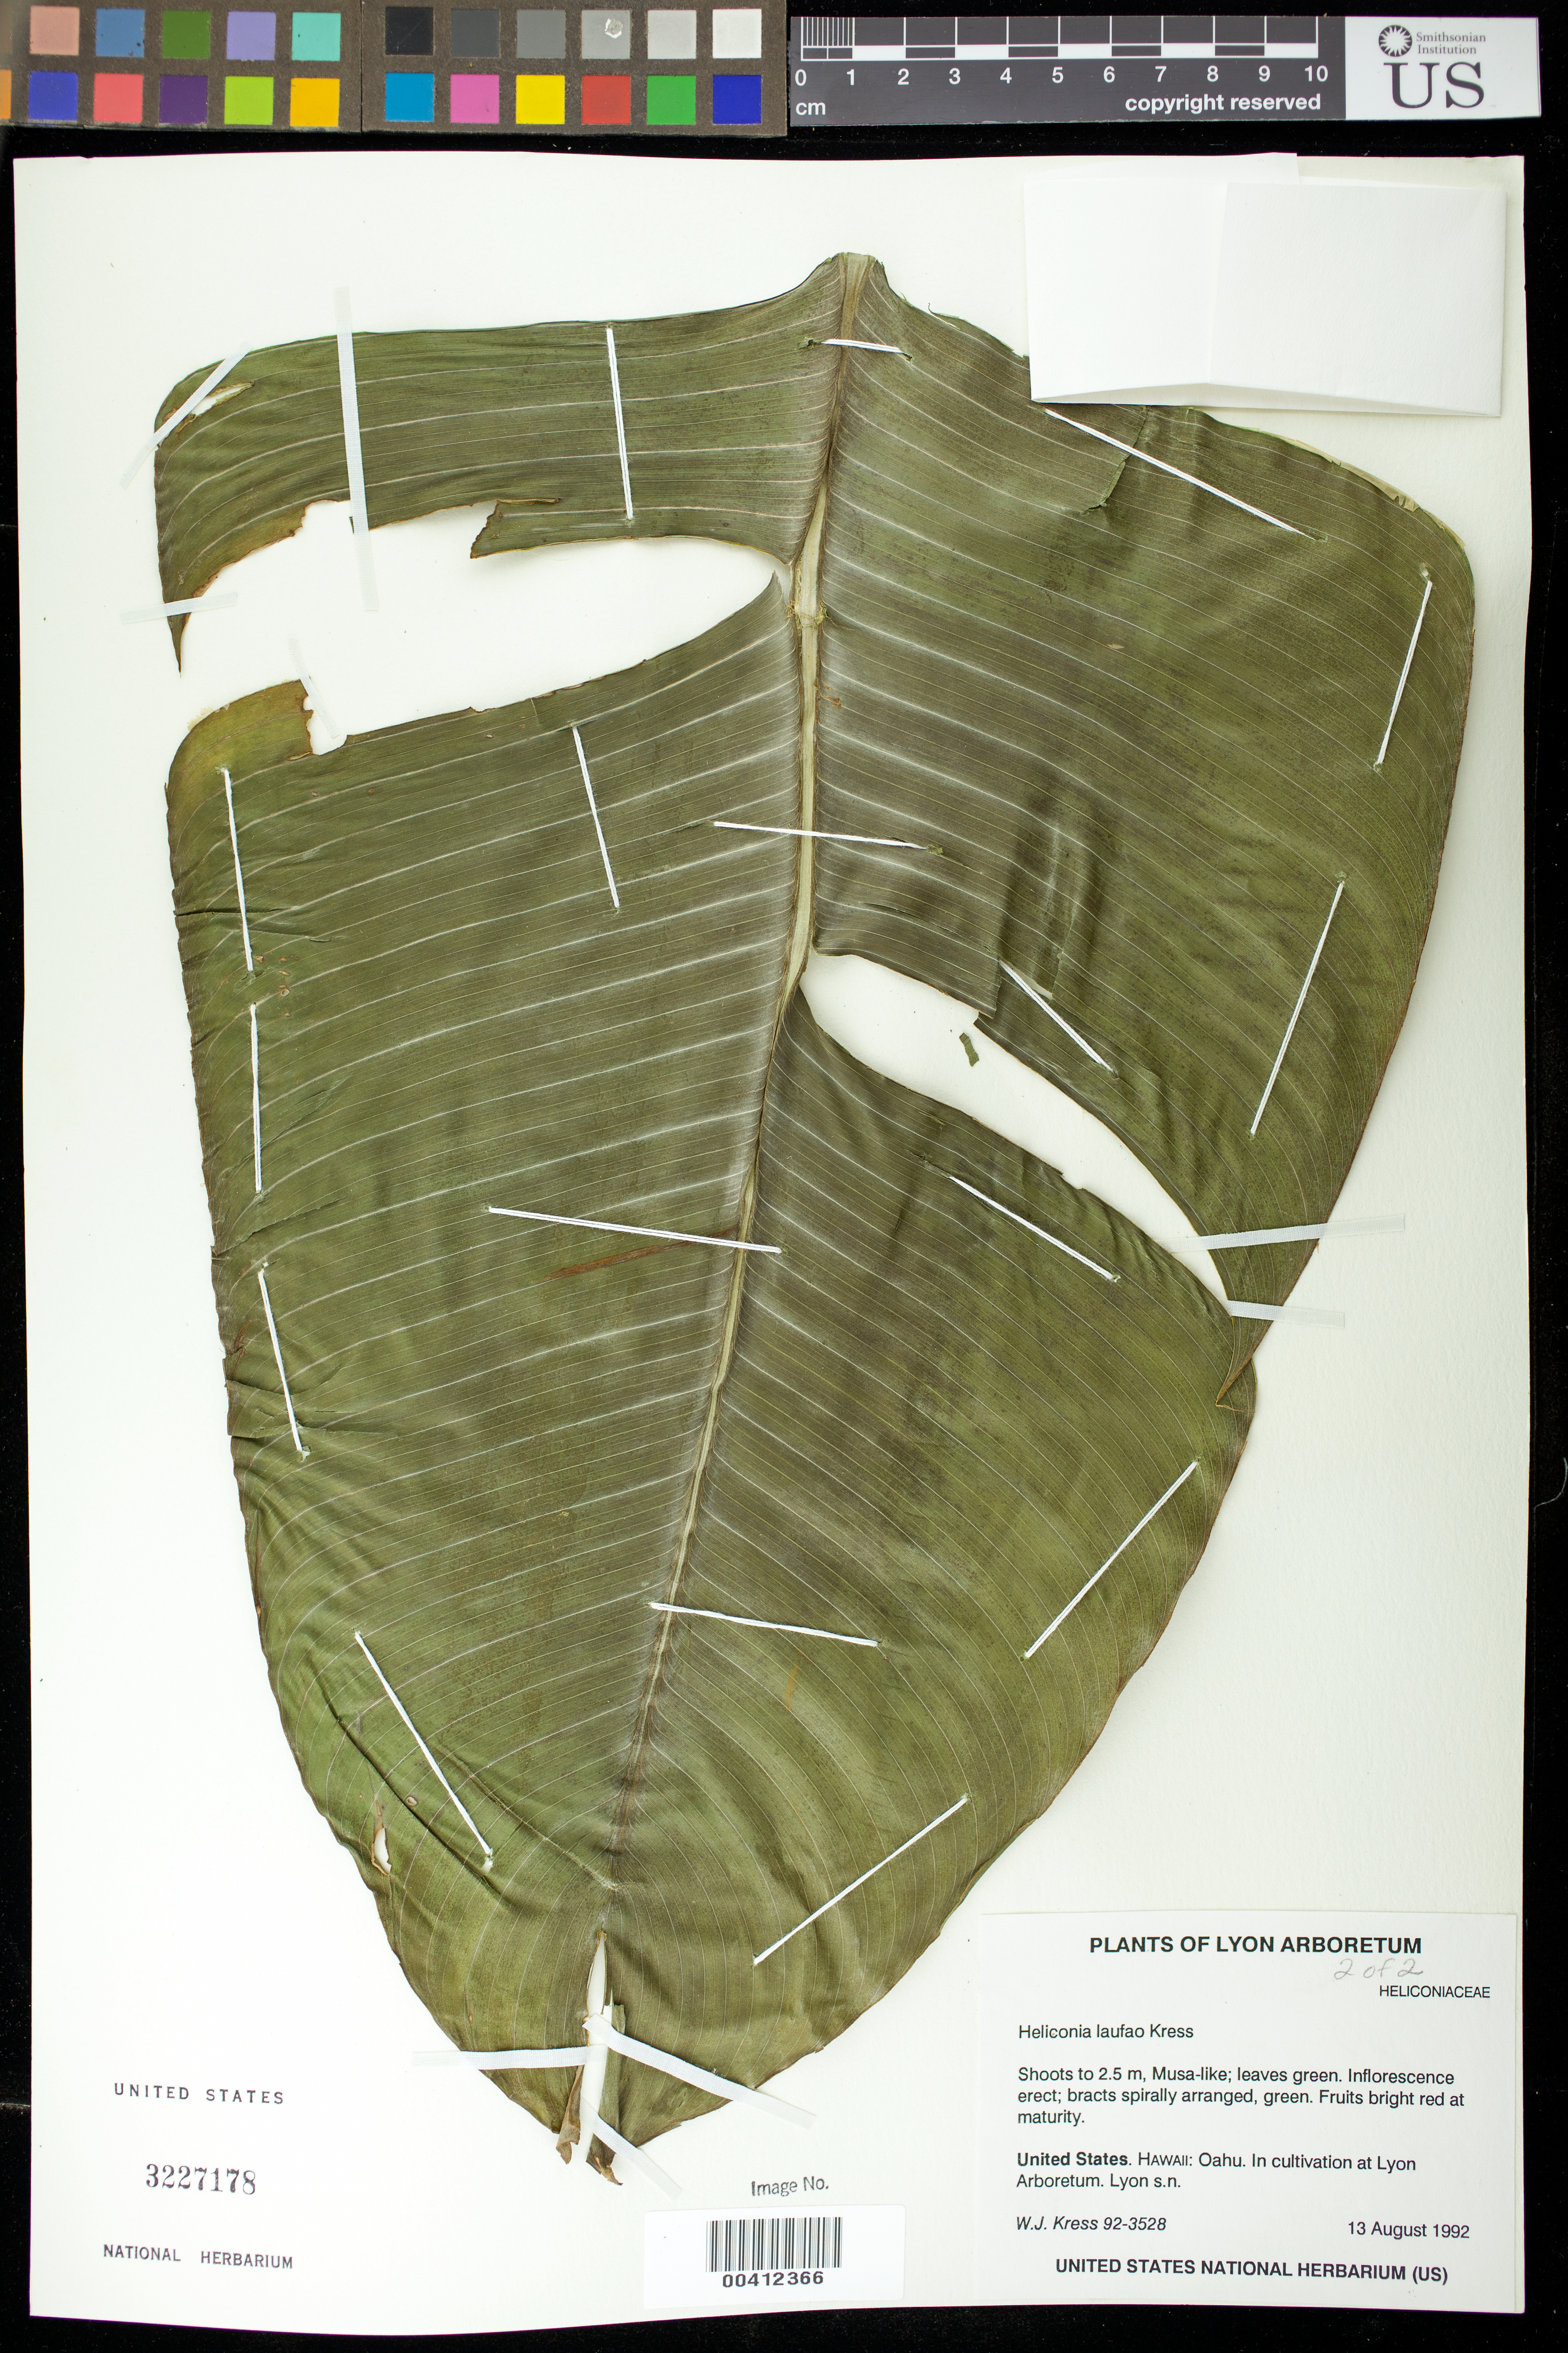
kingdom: Plantae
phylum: Tracheophyta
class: Liliopsida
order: Zingiberales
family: Heliconiaceae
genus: Heliconia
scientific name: Heliconia laufao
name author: W.J. Kress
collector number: Kress 92-3528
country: United States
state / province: Hawaii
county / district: Honolulu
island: Oahu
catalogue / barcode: US 3227178